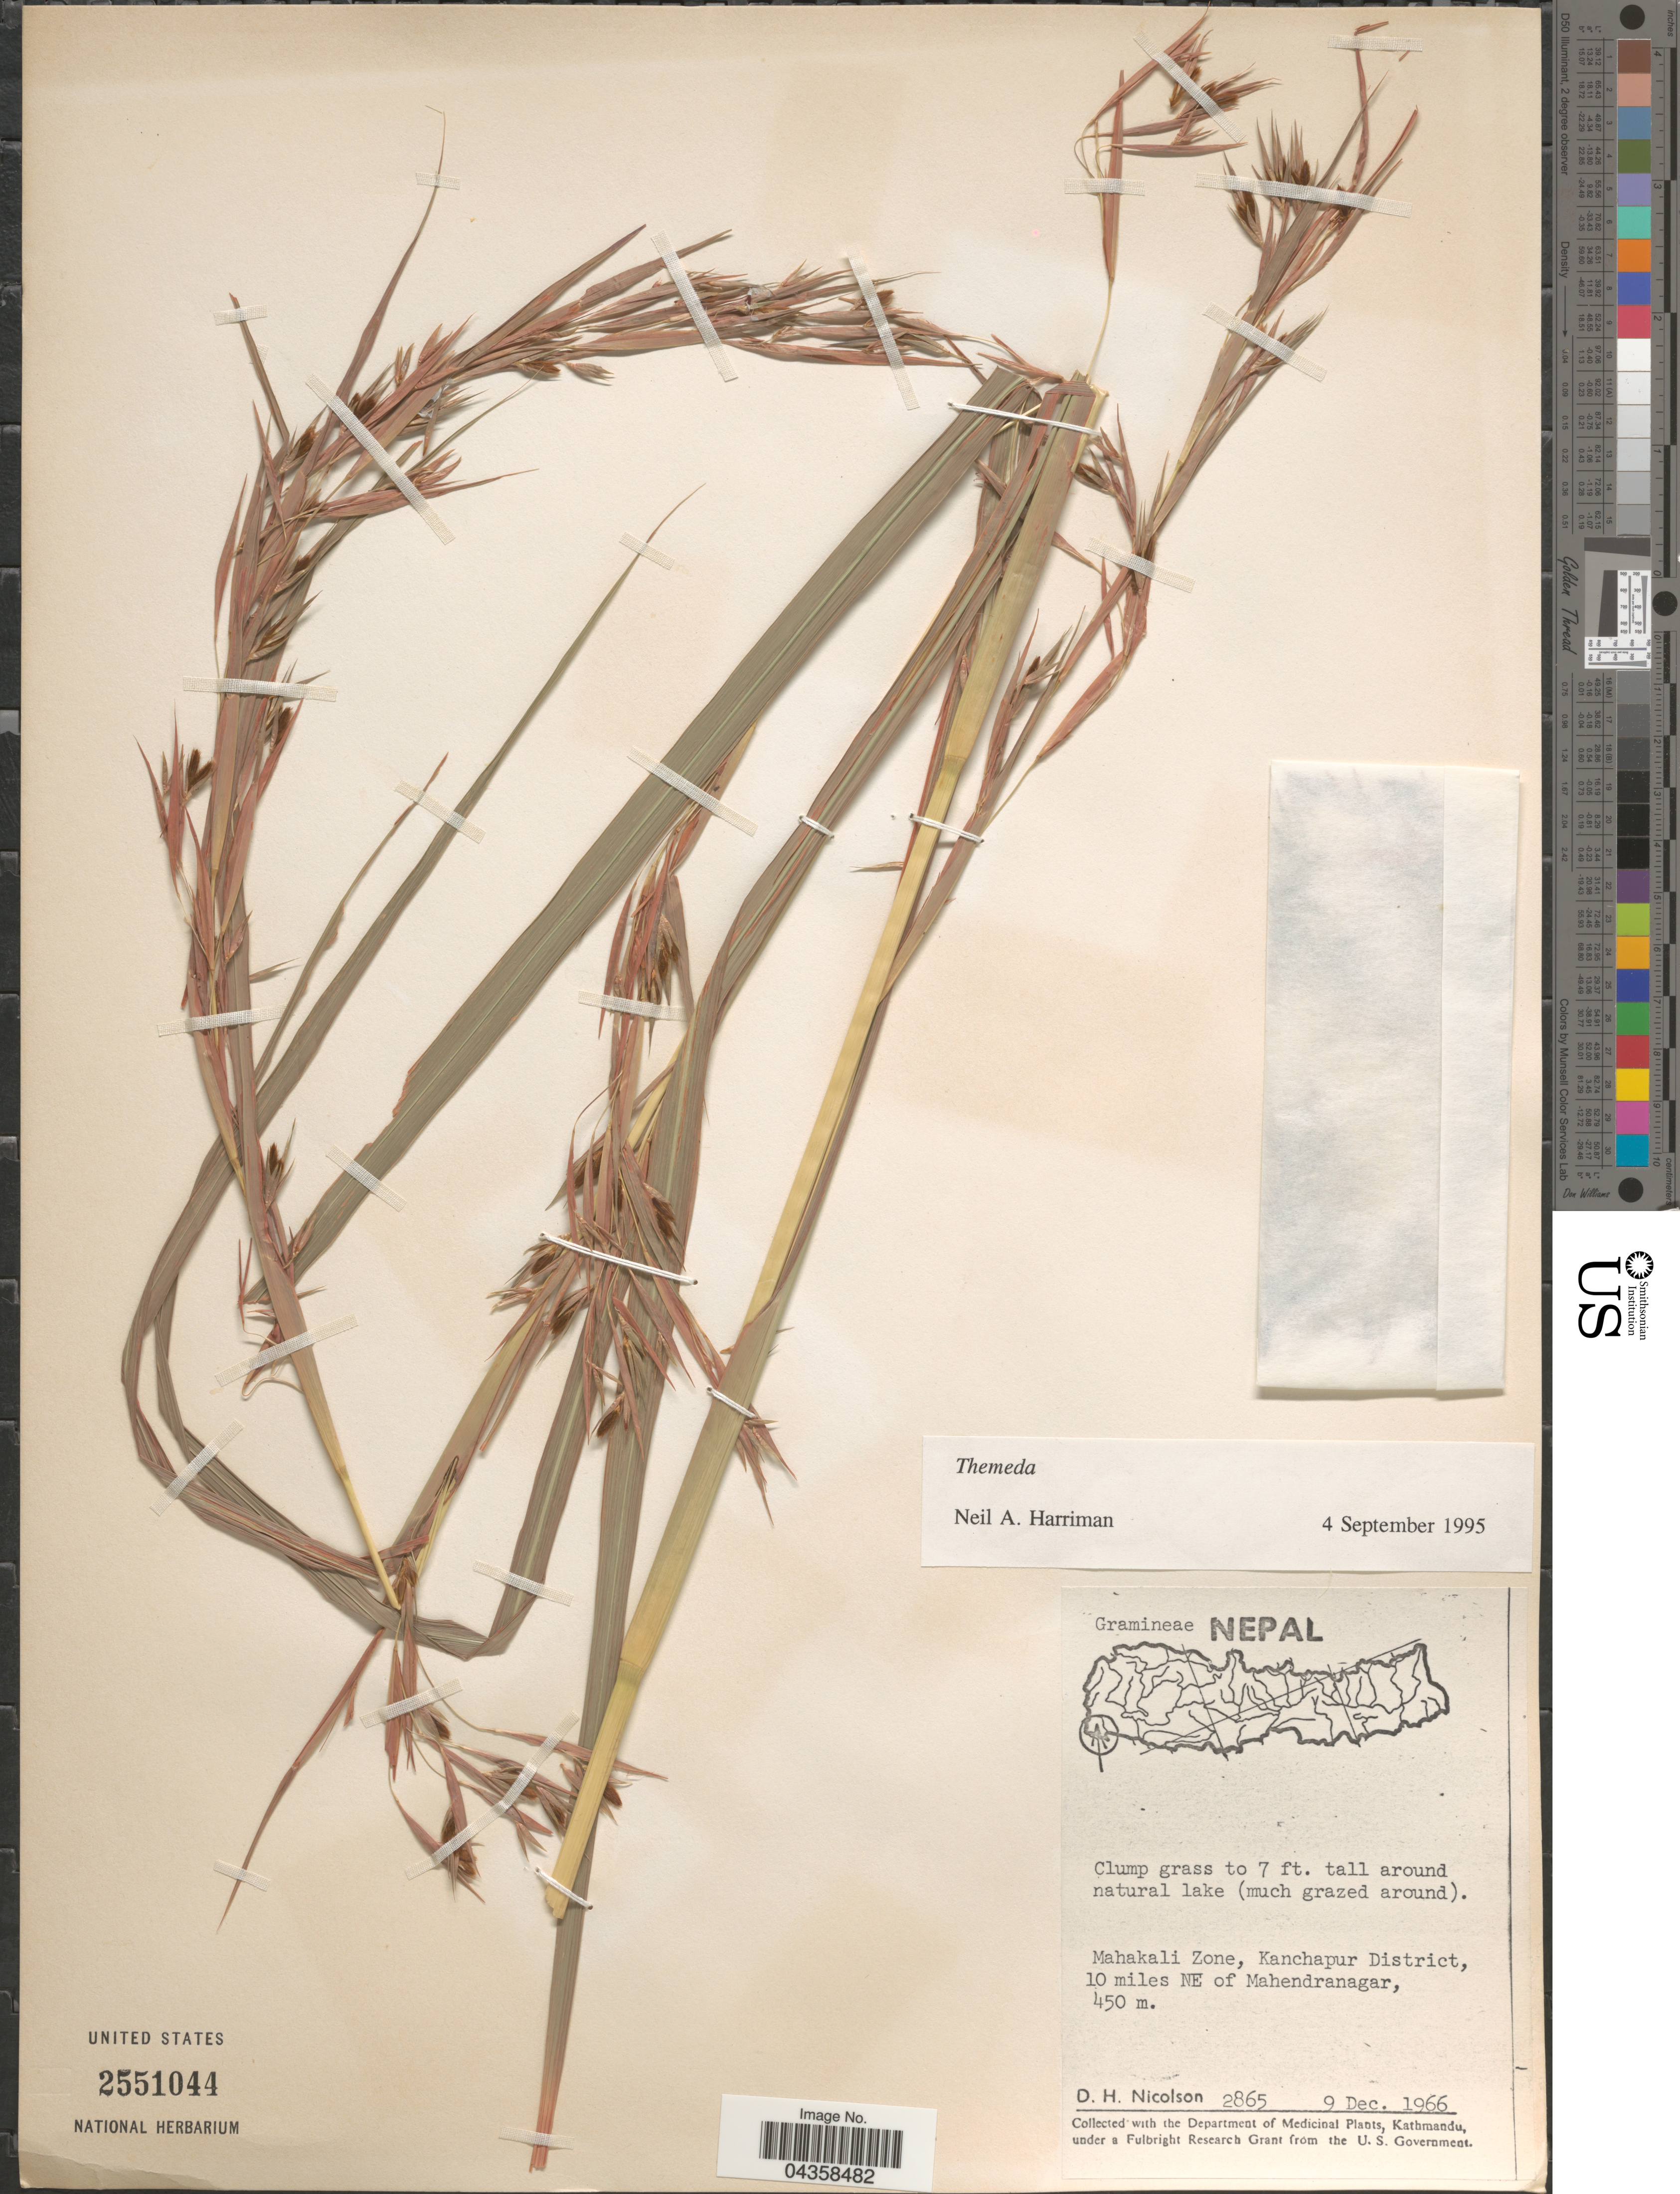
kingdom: Plantae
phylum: Tracheophyta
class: Liliopsida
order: Poales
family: Poaceae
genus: Themeda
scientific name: Themeda sp.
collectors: D. H. Nicolson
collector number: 2865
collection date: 1966-12-09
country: Nepal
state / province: Mahakali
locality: Mahakali Zone, Kanchapur District, 10 miles NE of Mahendranagar.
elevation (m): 450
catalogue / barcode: US 2551044